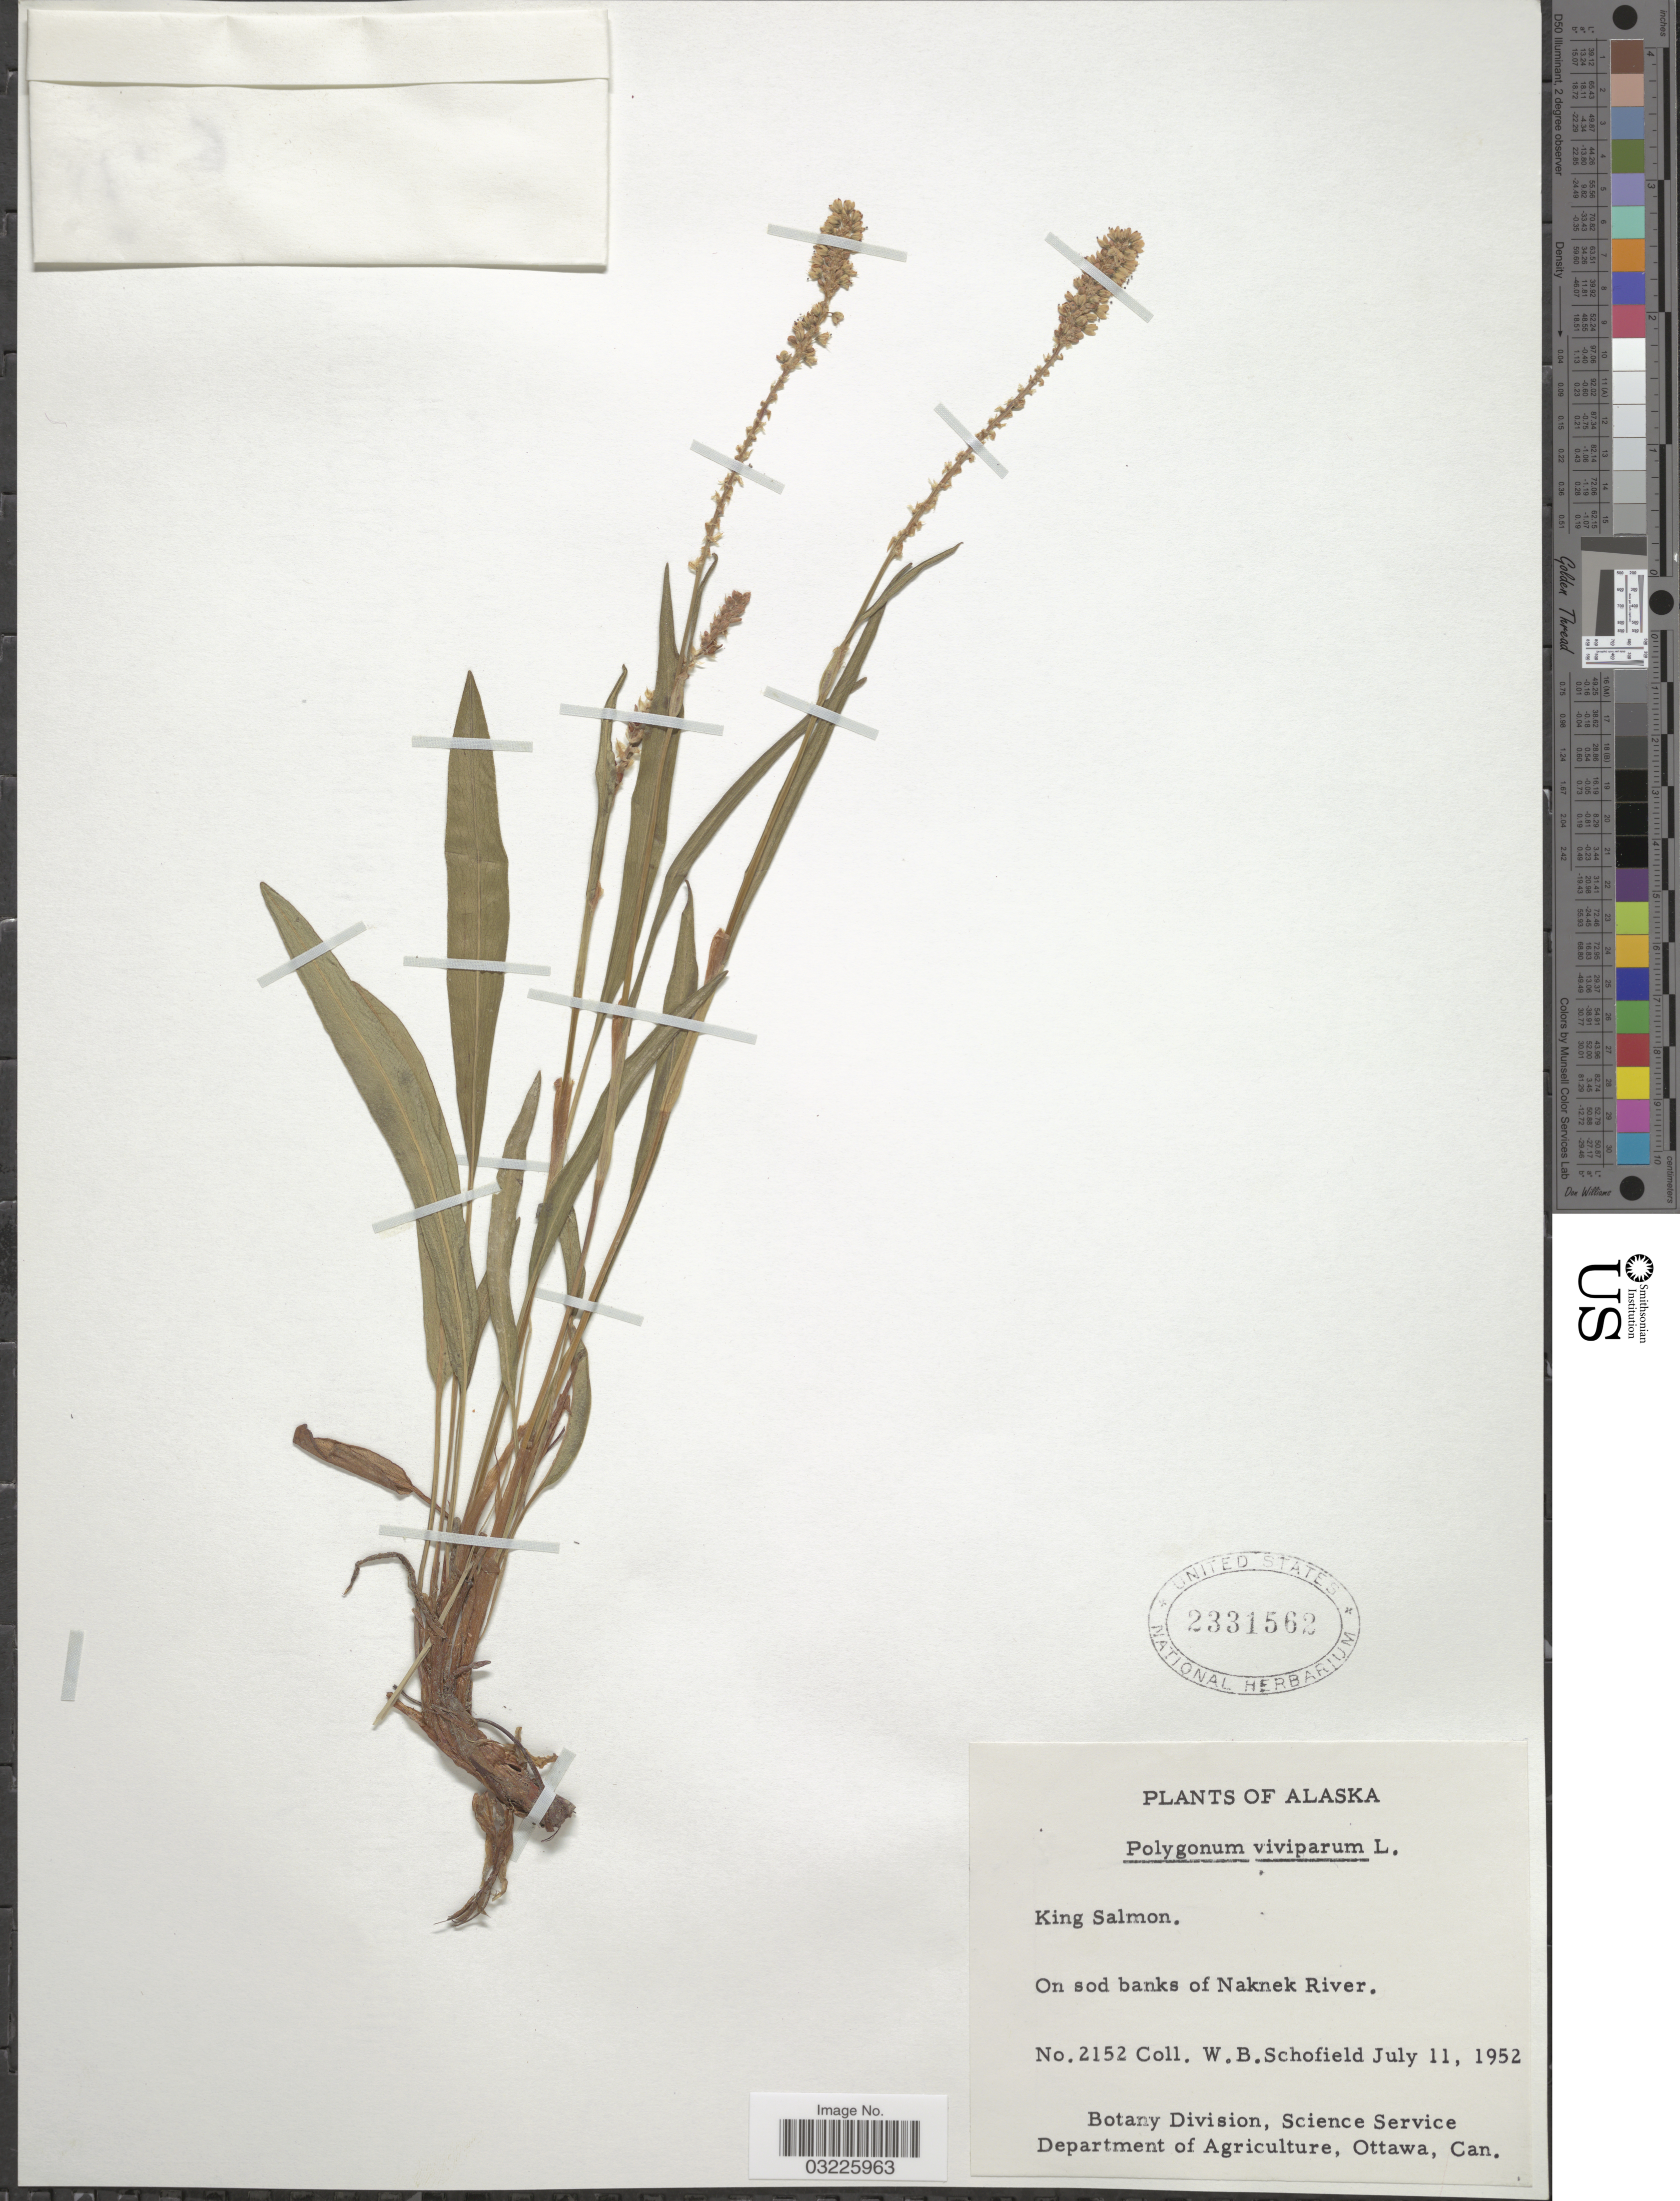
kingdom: Plantae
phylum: Tracheophyta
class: Magnoliopsida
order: Caryophyllales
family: Polygonaceae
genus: Bistorta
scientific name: Bistorta vivipara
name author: (L.) Delarbre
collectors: W. Schofield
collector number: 2152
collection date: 1952-07-11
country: United States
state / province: Alaska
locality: King Salmon. On sod banks of Naknek River.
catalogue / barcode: US 2331562